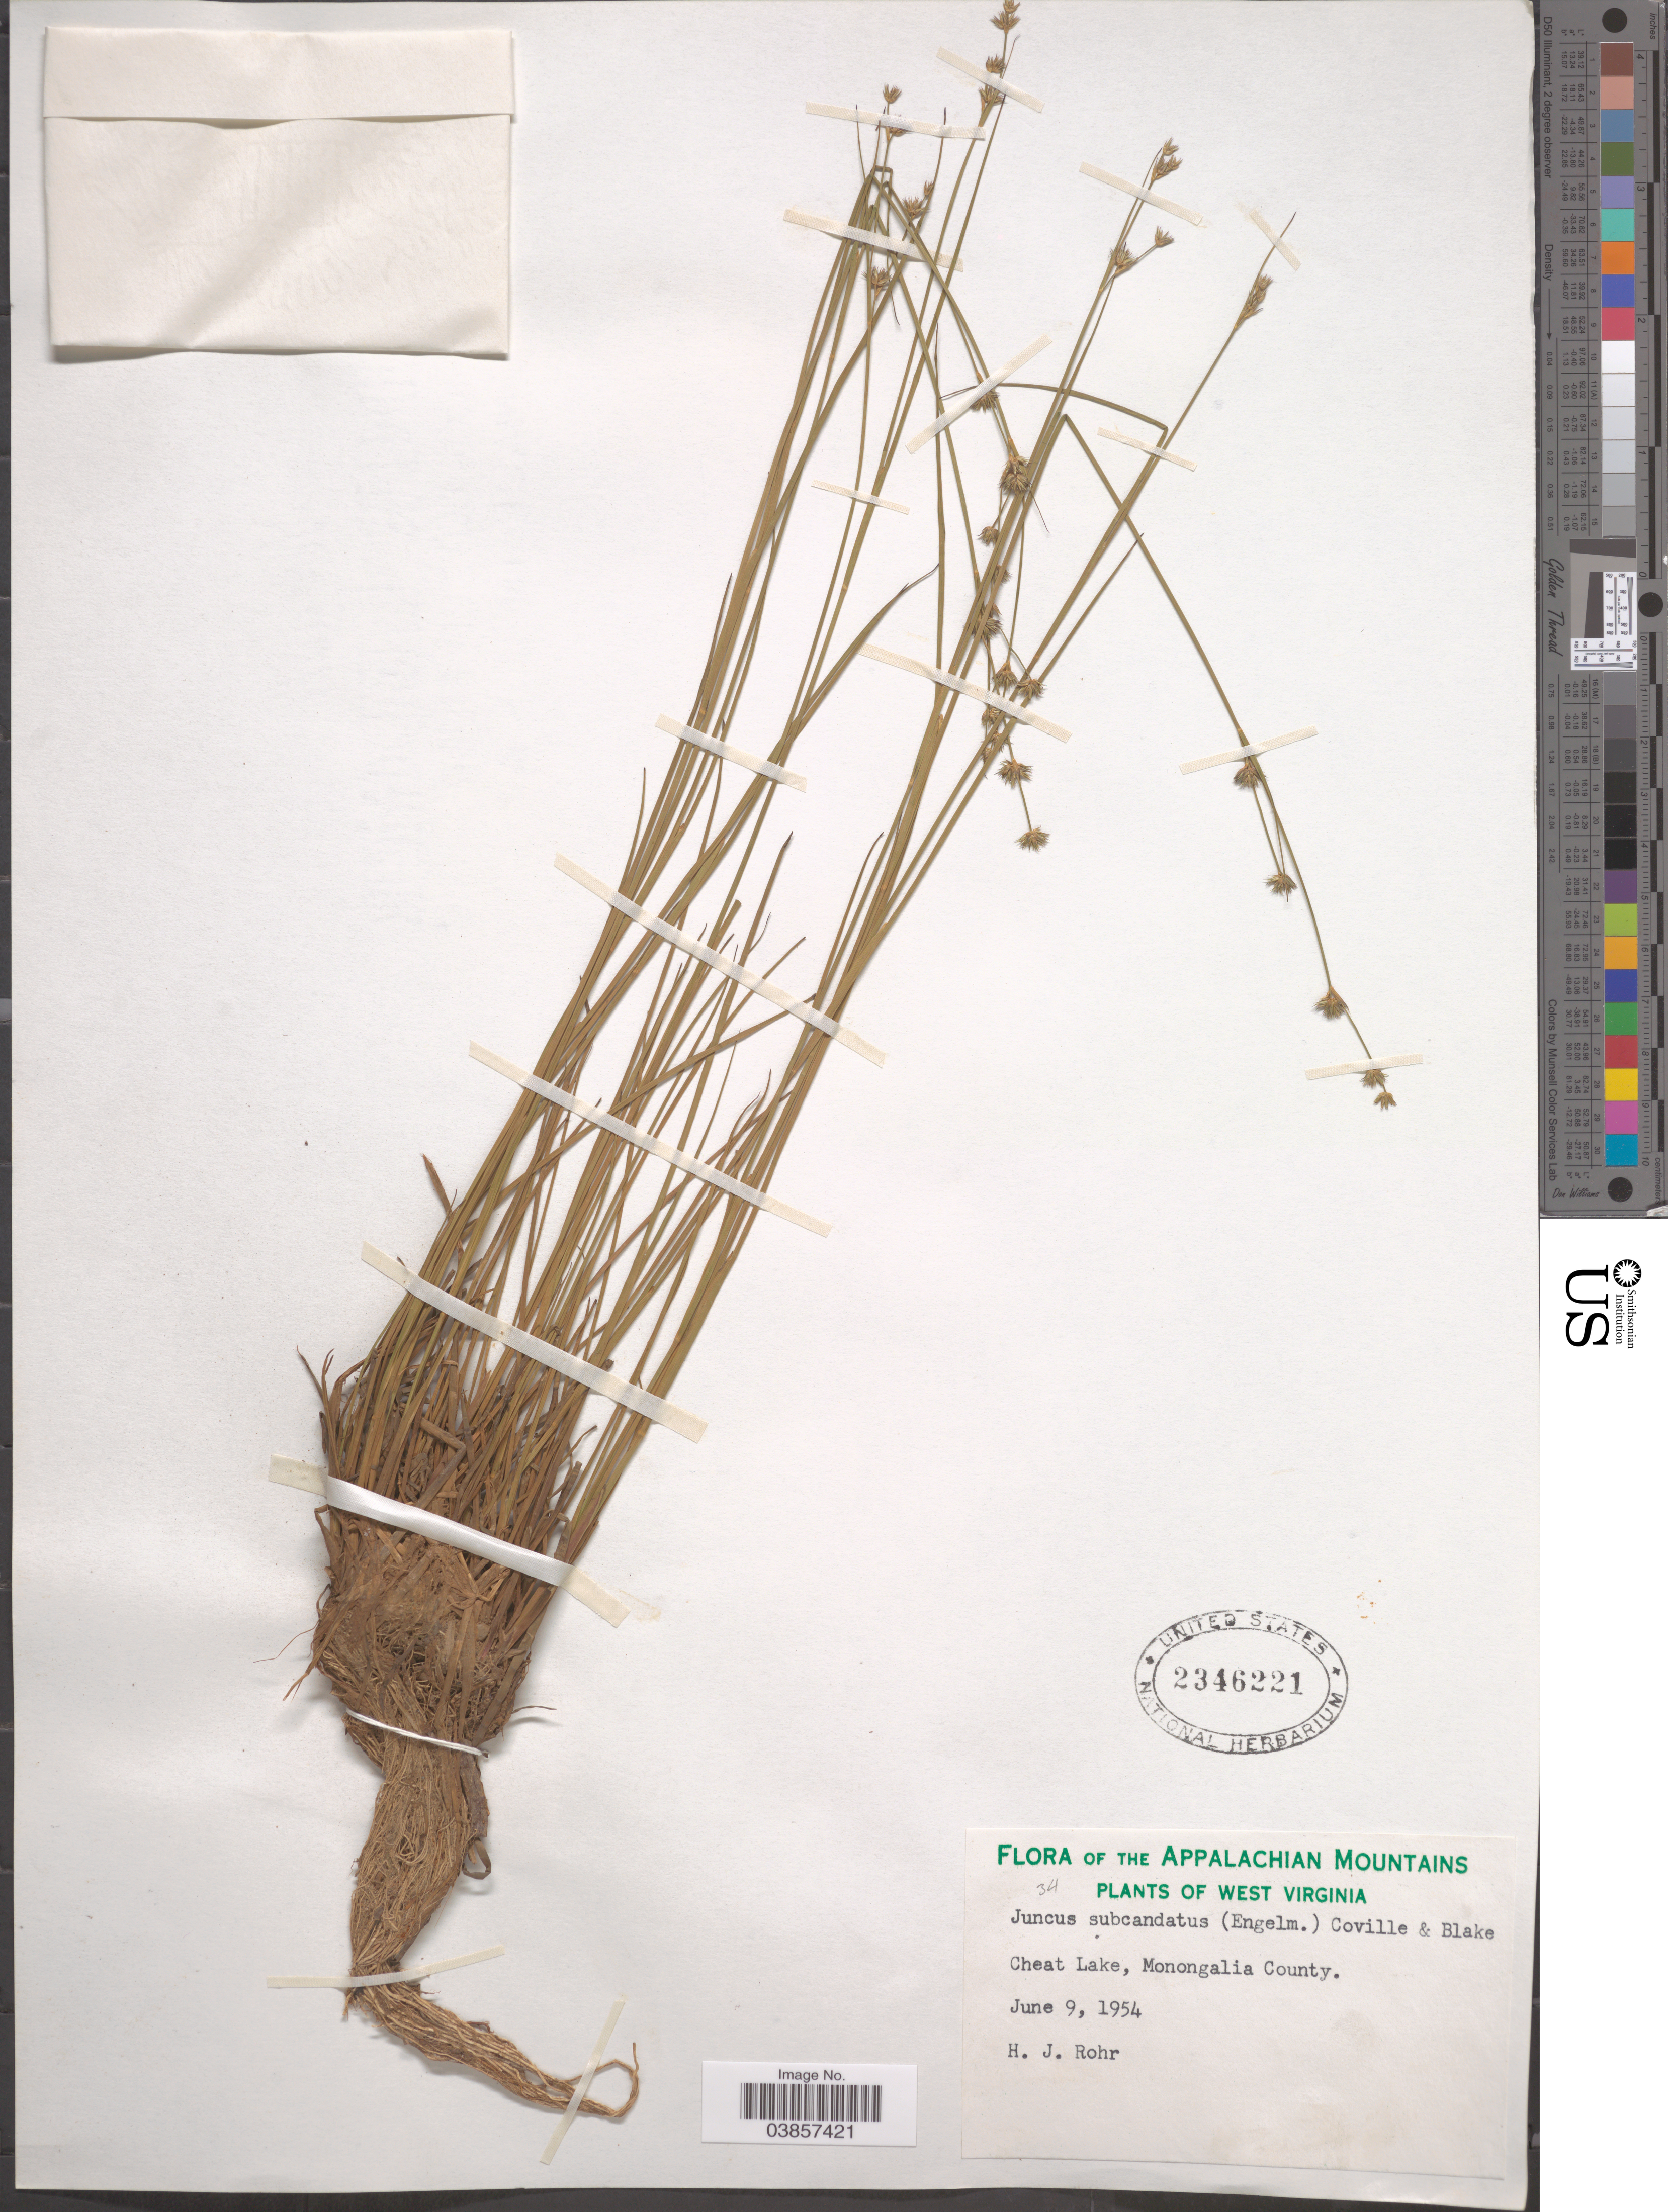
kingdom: Plantae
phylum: Tracheophyta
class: Liliopsida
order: Poales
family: Juncaceae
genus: Juncus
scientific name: Juncus subcaudatus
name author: (Engelm. ex A. Gray) Coville & S.F. Blake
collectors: H. Rohr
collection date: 1954-06-09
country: United States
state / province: West Virginia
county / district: Monongalia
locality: The Appalachian Mountains. Cheat Lake, Monongalia County.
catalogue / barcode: US 2346221